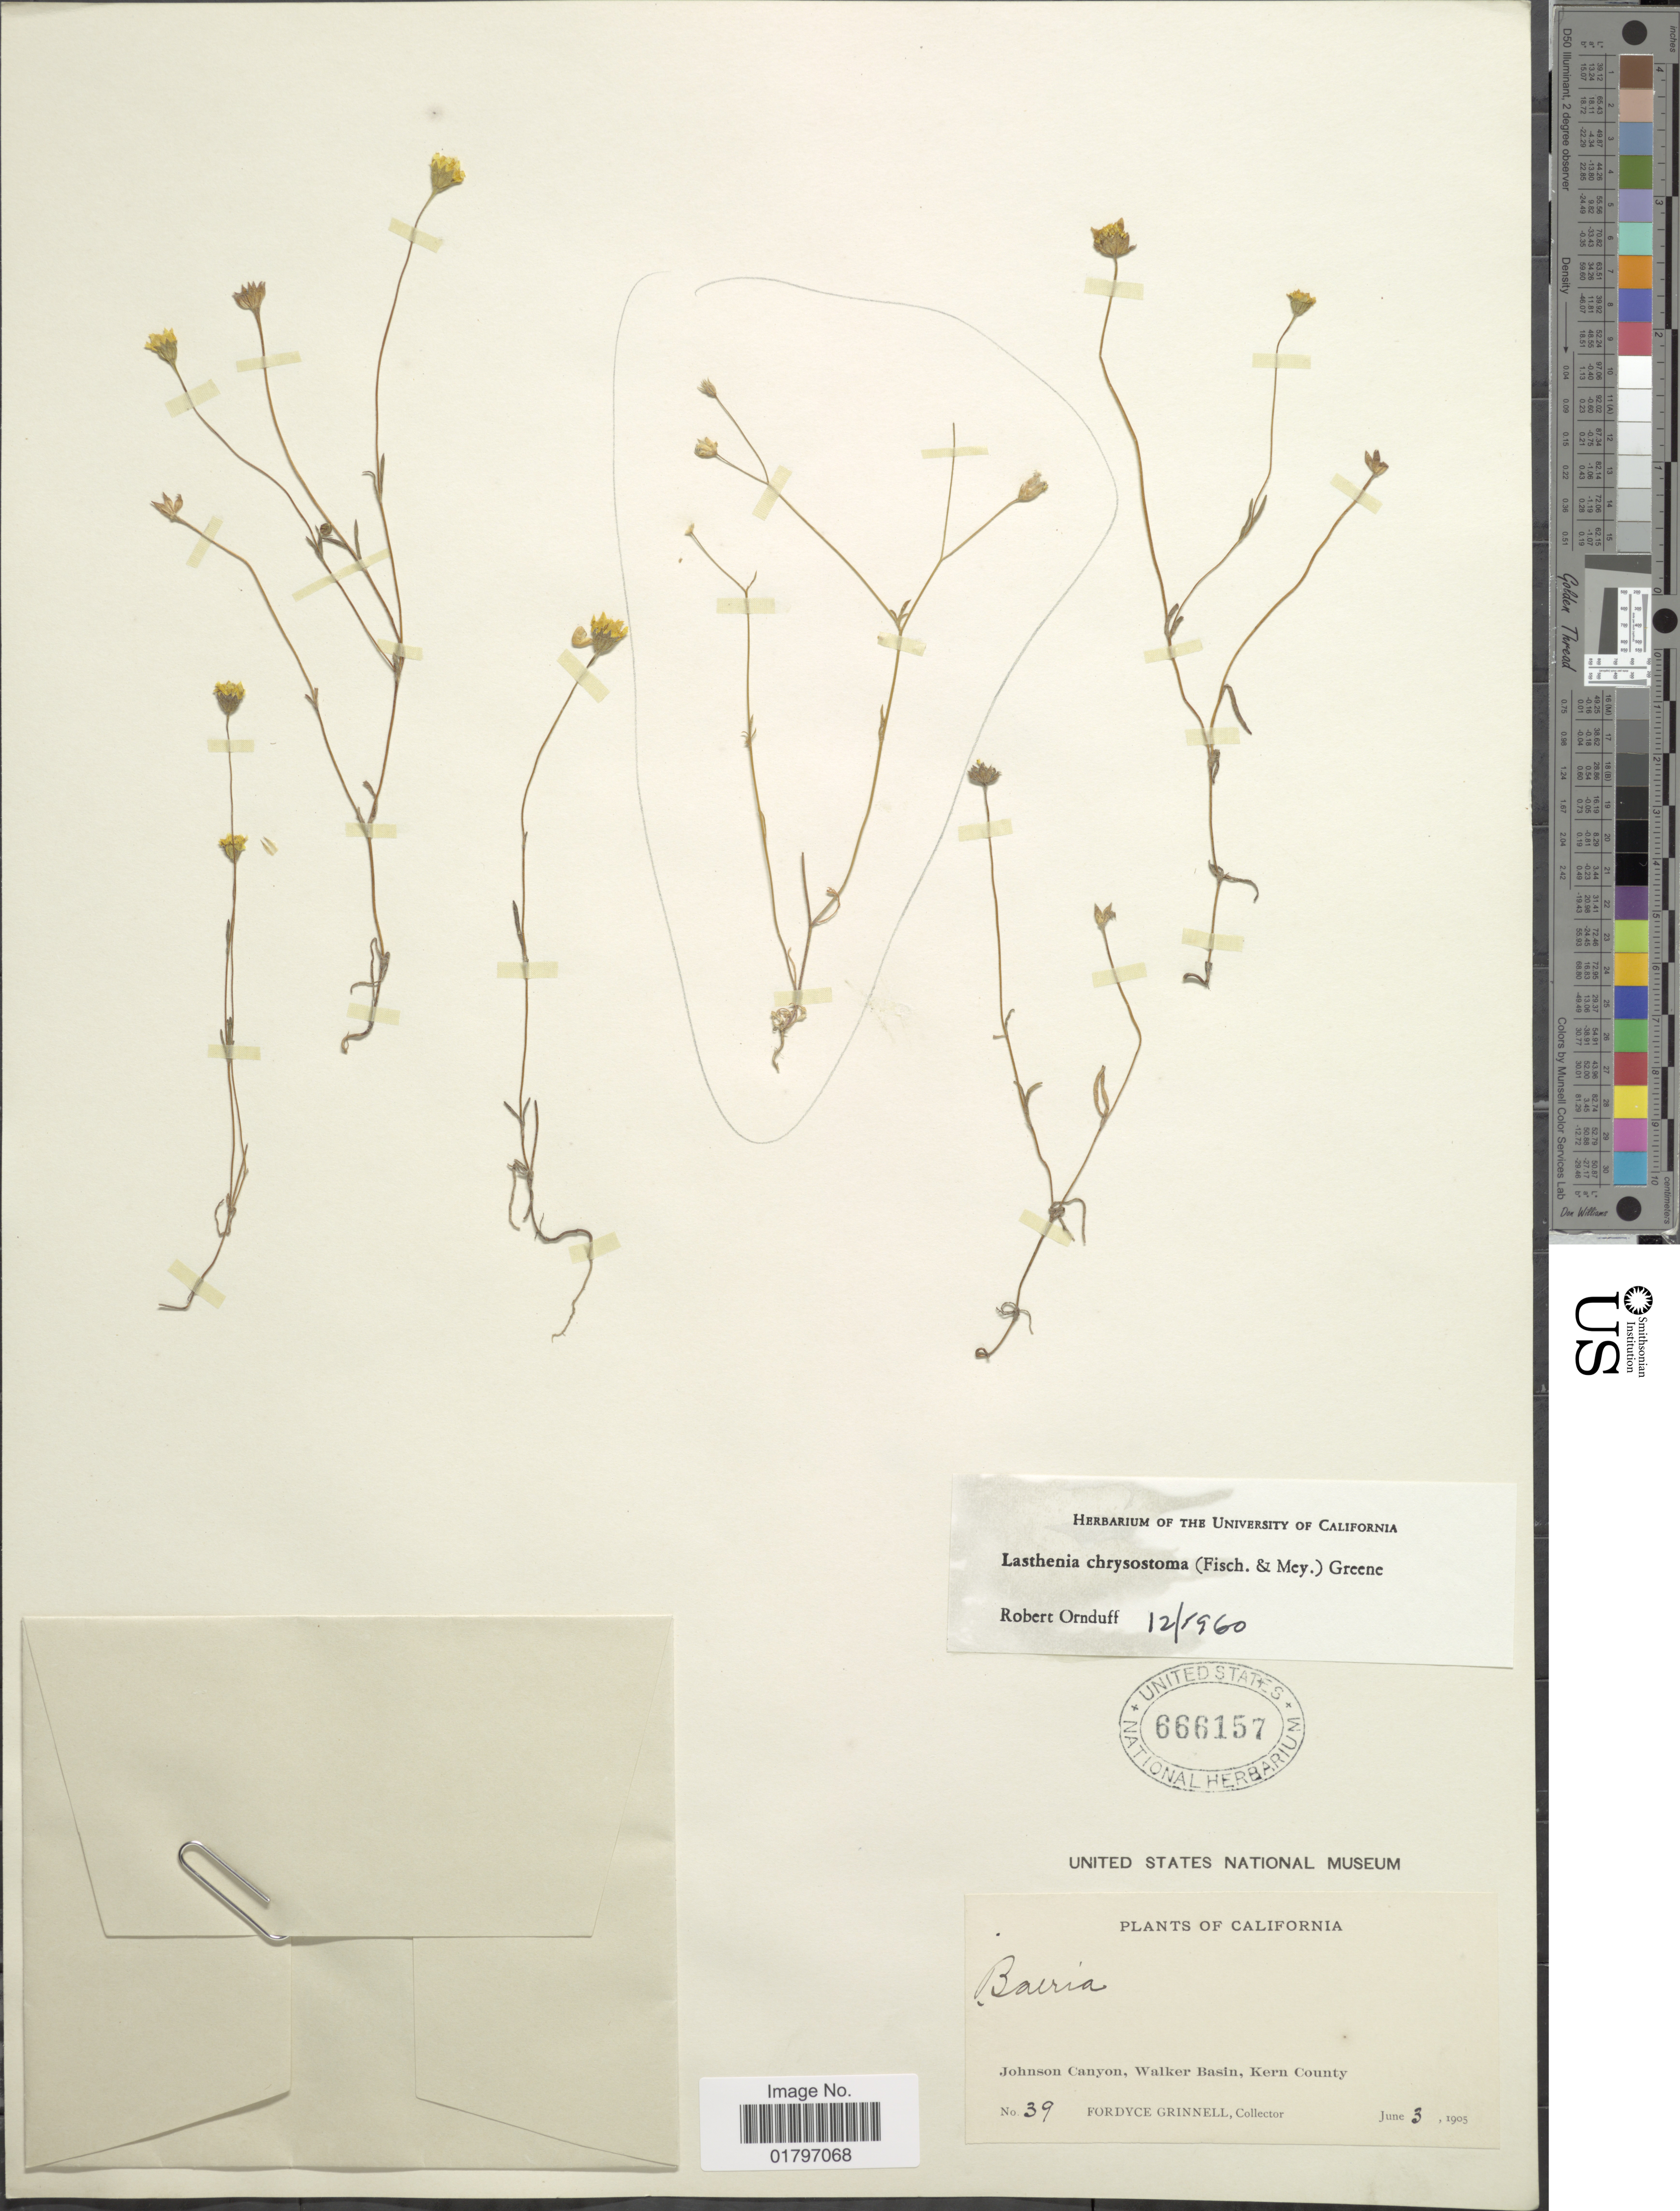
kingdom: Plantae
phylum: Tracheophyta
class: Magnoliopsida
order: Asterales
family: Asteraceae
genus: Lasthenia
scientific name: Lasthenia chrysostoma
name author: (Fisch. & C.A. Mey.) Greene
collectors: F. Grinnell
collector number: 39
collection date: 1905-06-03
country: United States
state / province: California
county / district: Kern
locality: Johnson Canyon, Walker Basin, Kern County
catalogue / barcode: US 666157